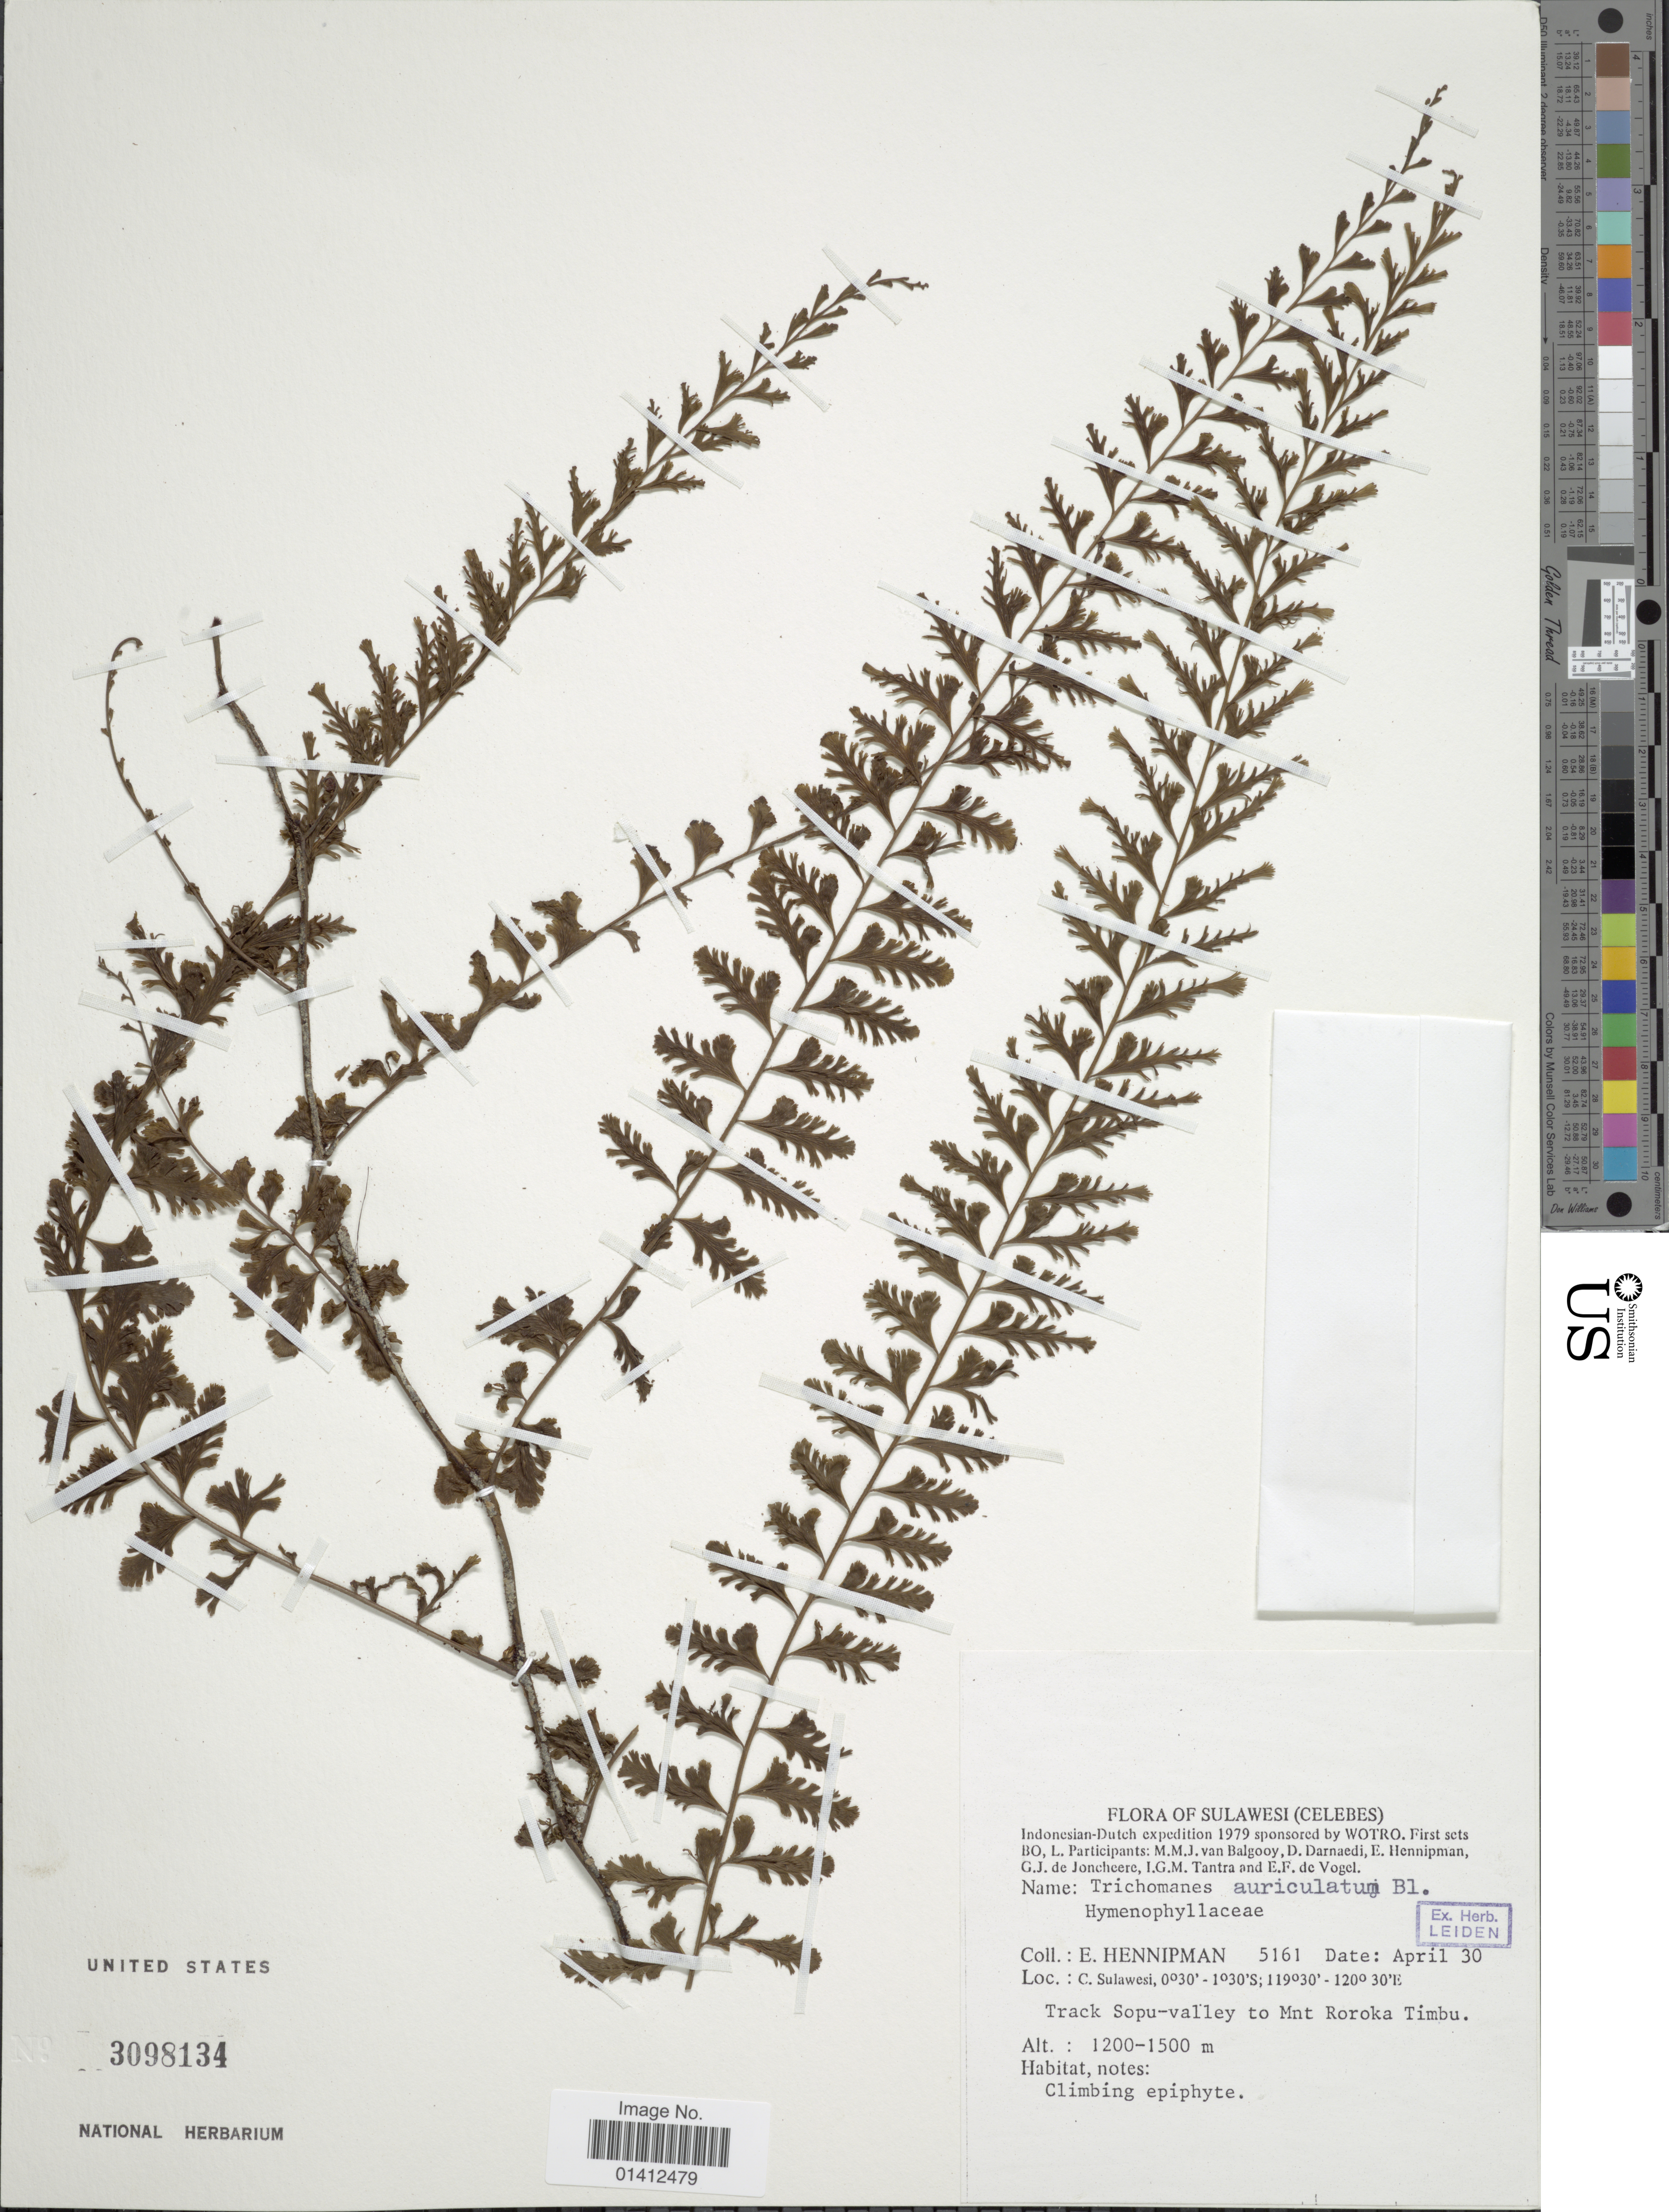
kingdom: Plantae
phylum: Tracheophyta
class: Polypodiopsida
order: Hymenophyllales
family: Hymenophyllaceae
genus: Vandenboschia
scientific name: Vandenboschia auriculata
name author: (Blume) Copel.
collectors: E. Hennipman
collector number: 5161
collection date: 1979-04-30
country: Indonesia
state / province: Sulawesi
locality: (Celebes), C Sulawesi, Track Sopu-valley to Mnt Roroka Timbu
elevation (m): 1200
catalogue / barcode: US 3098134